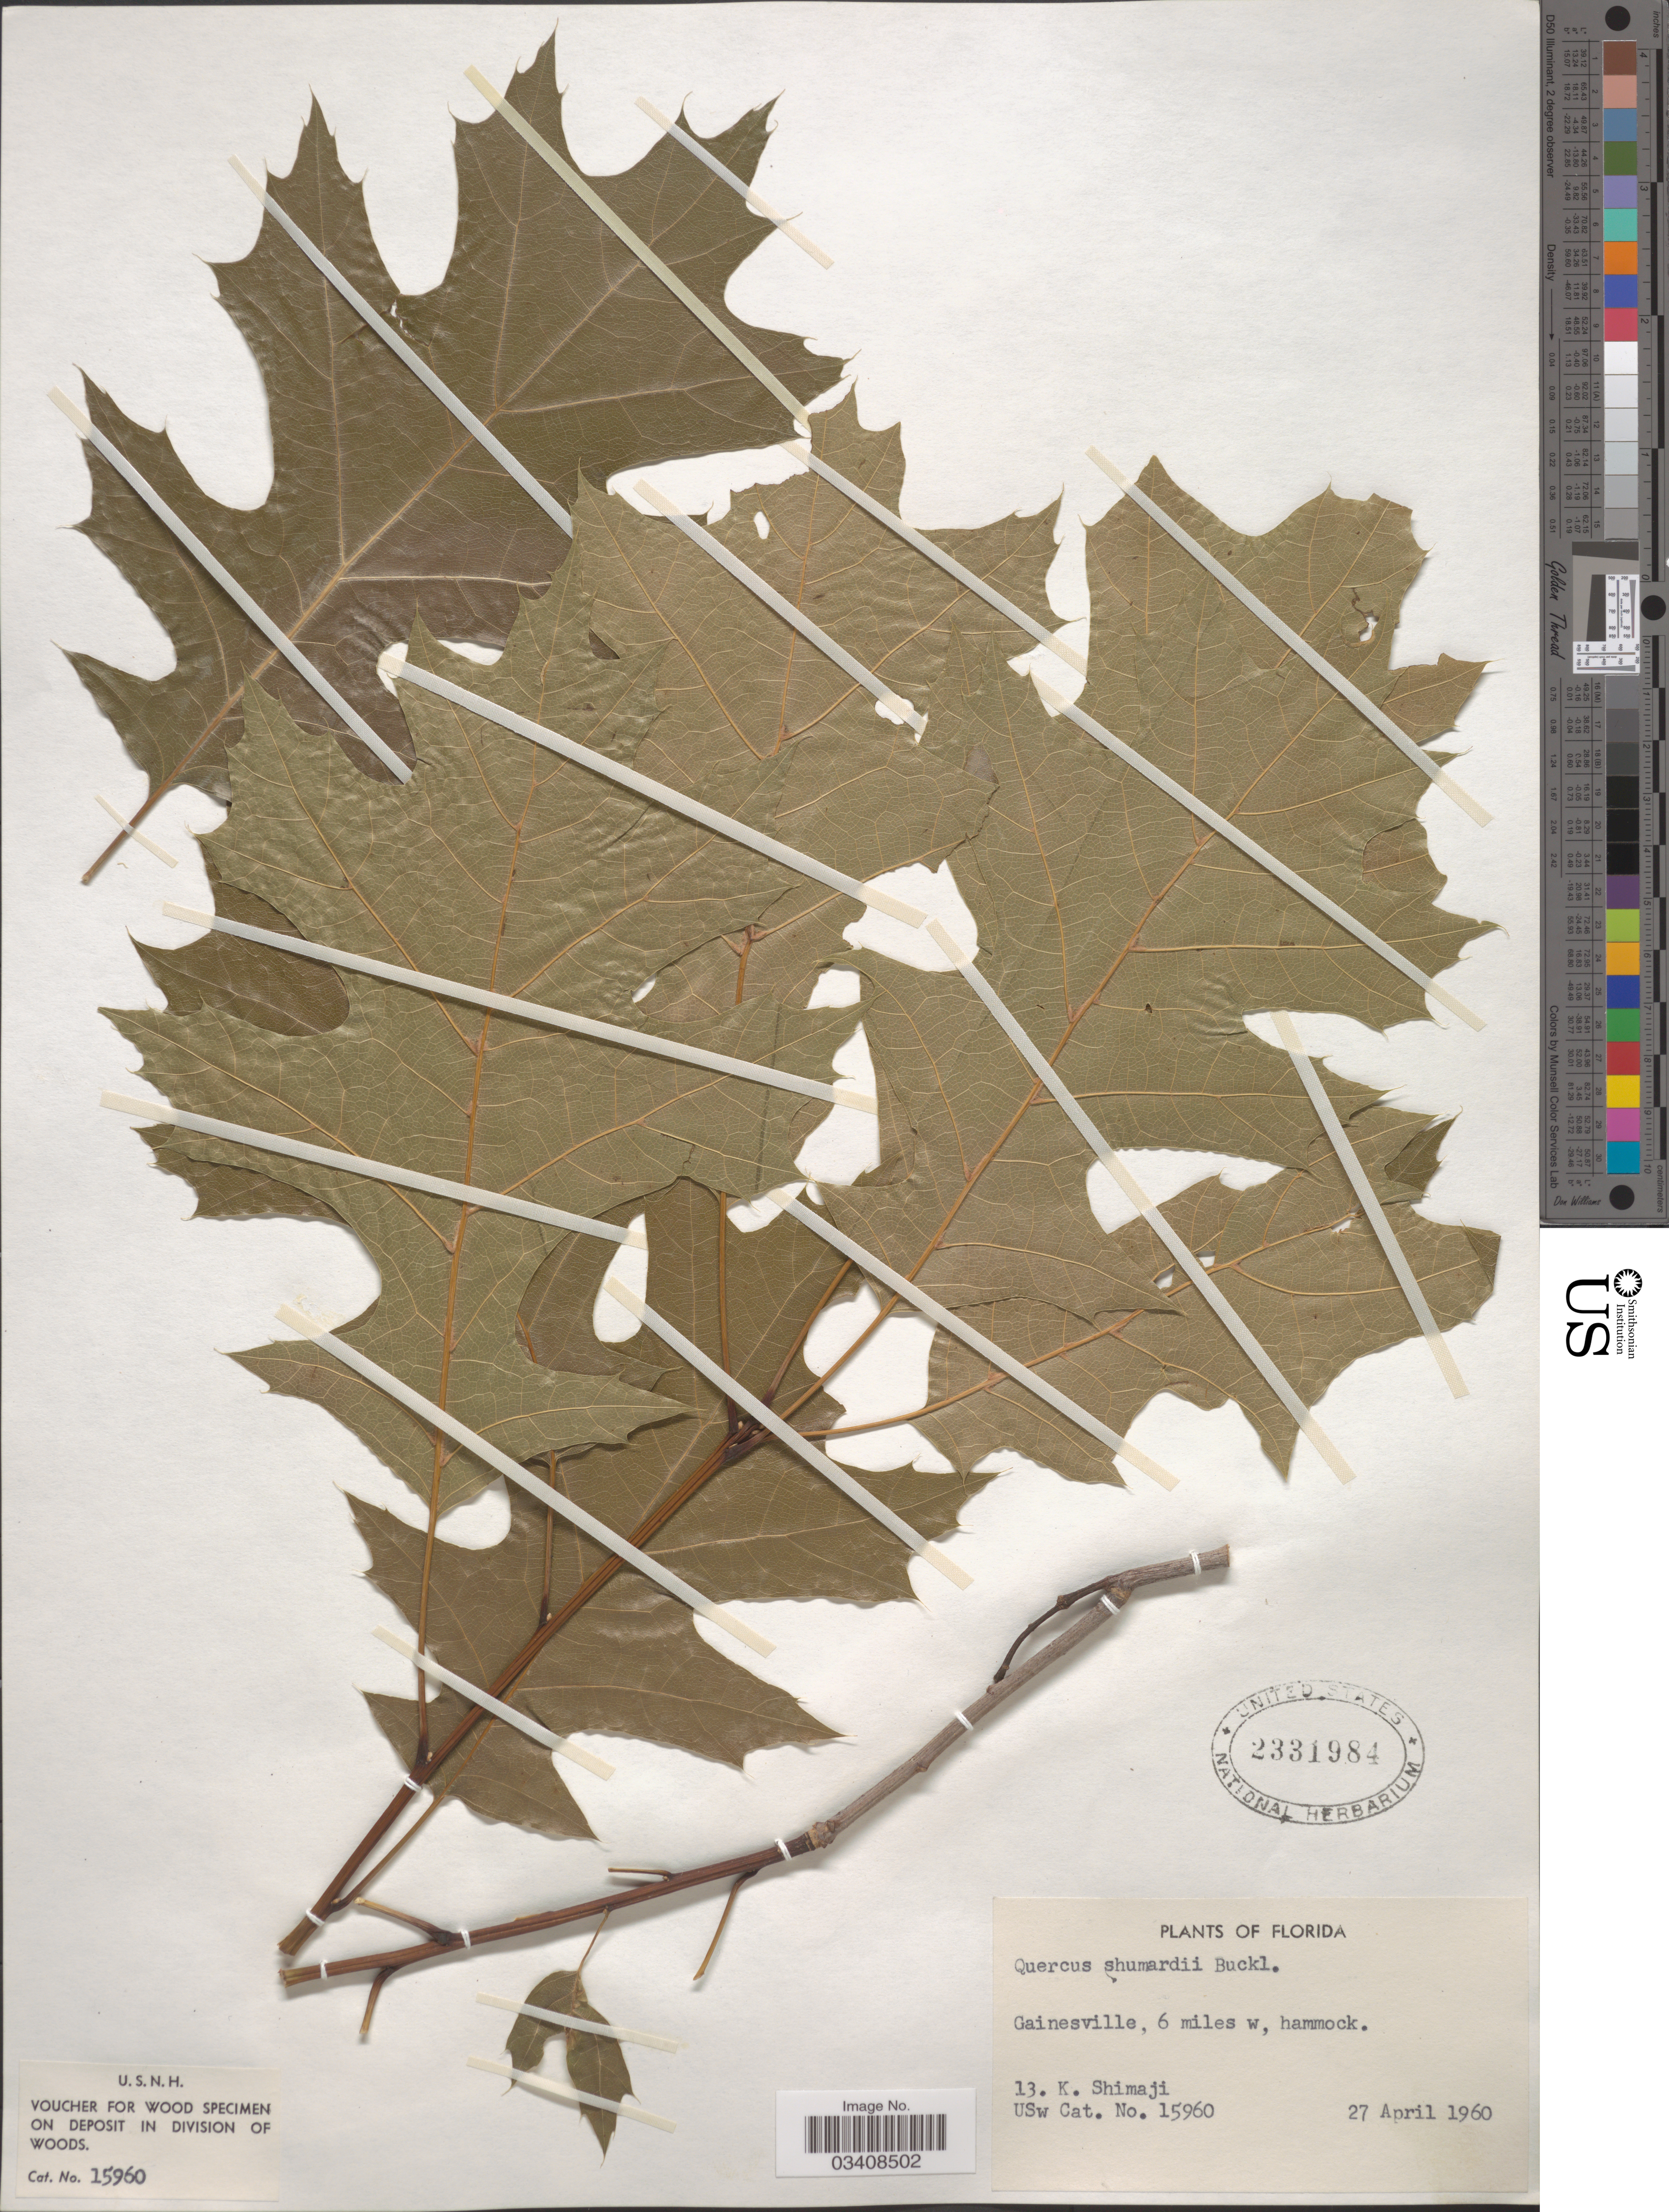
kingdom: Plantae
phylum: Tracheophyta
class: Magnoliopsida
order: Fagales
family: Fagaceae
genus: Quercus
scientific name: Quercus shumardii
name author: Buckley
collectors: K. Shimaji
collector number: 13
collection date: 1960-04-27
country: United States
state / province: Florida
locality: Gainesville, 6 miles w, hammock.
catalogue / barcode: US 2331984